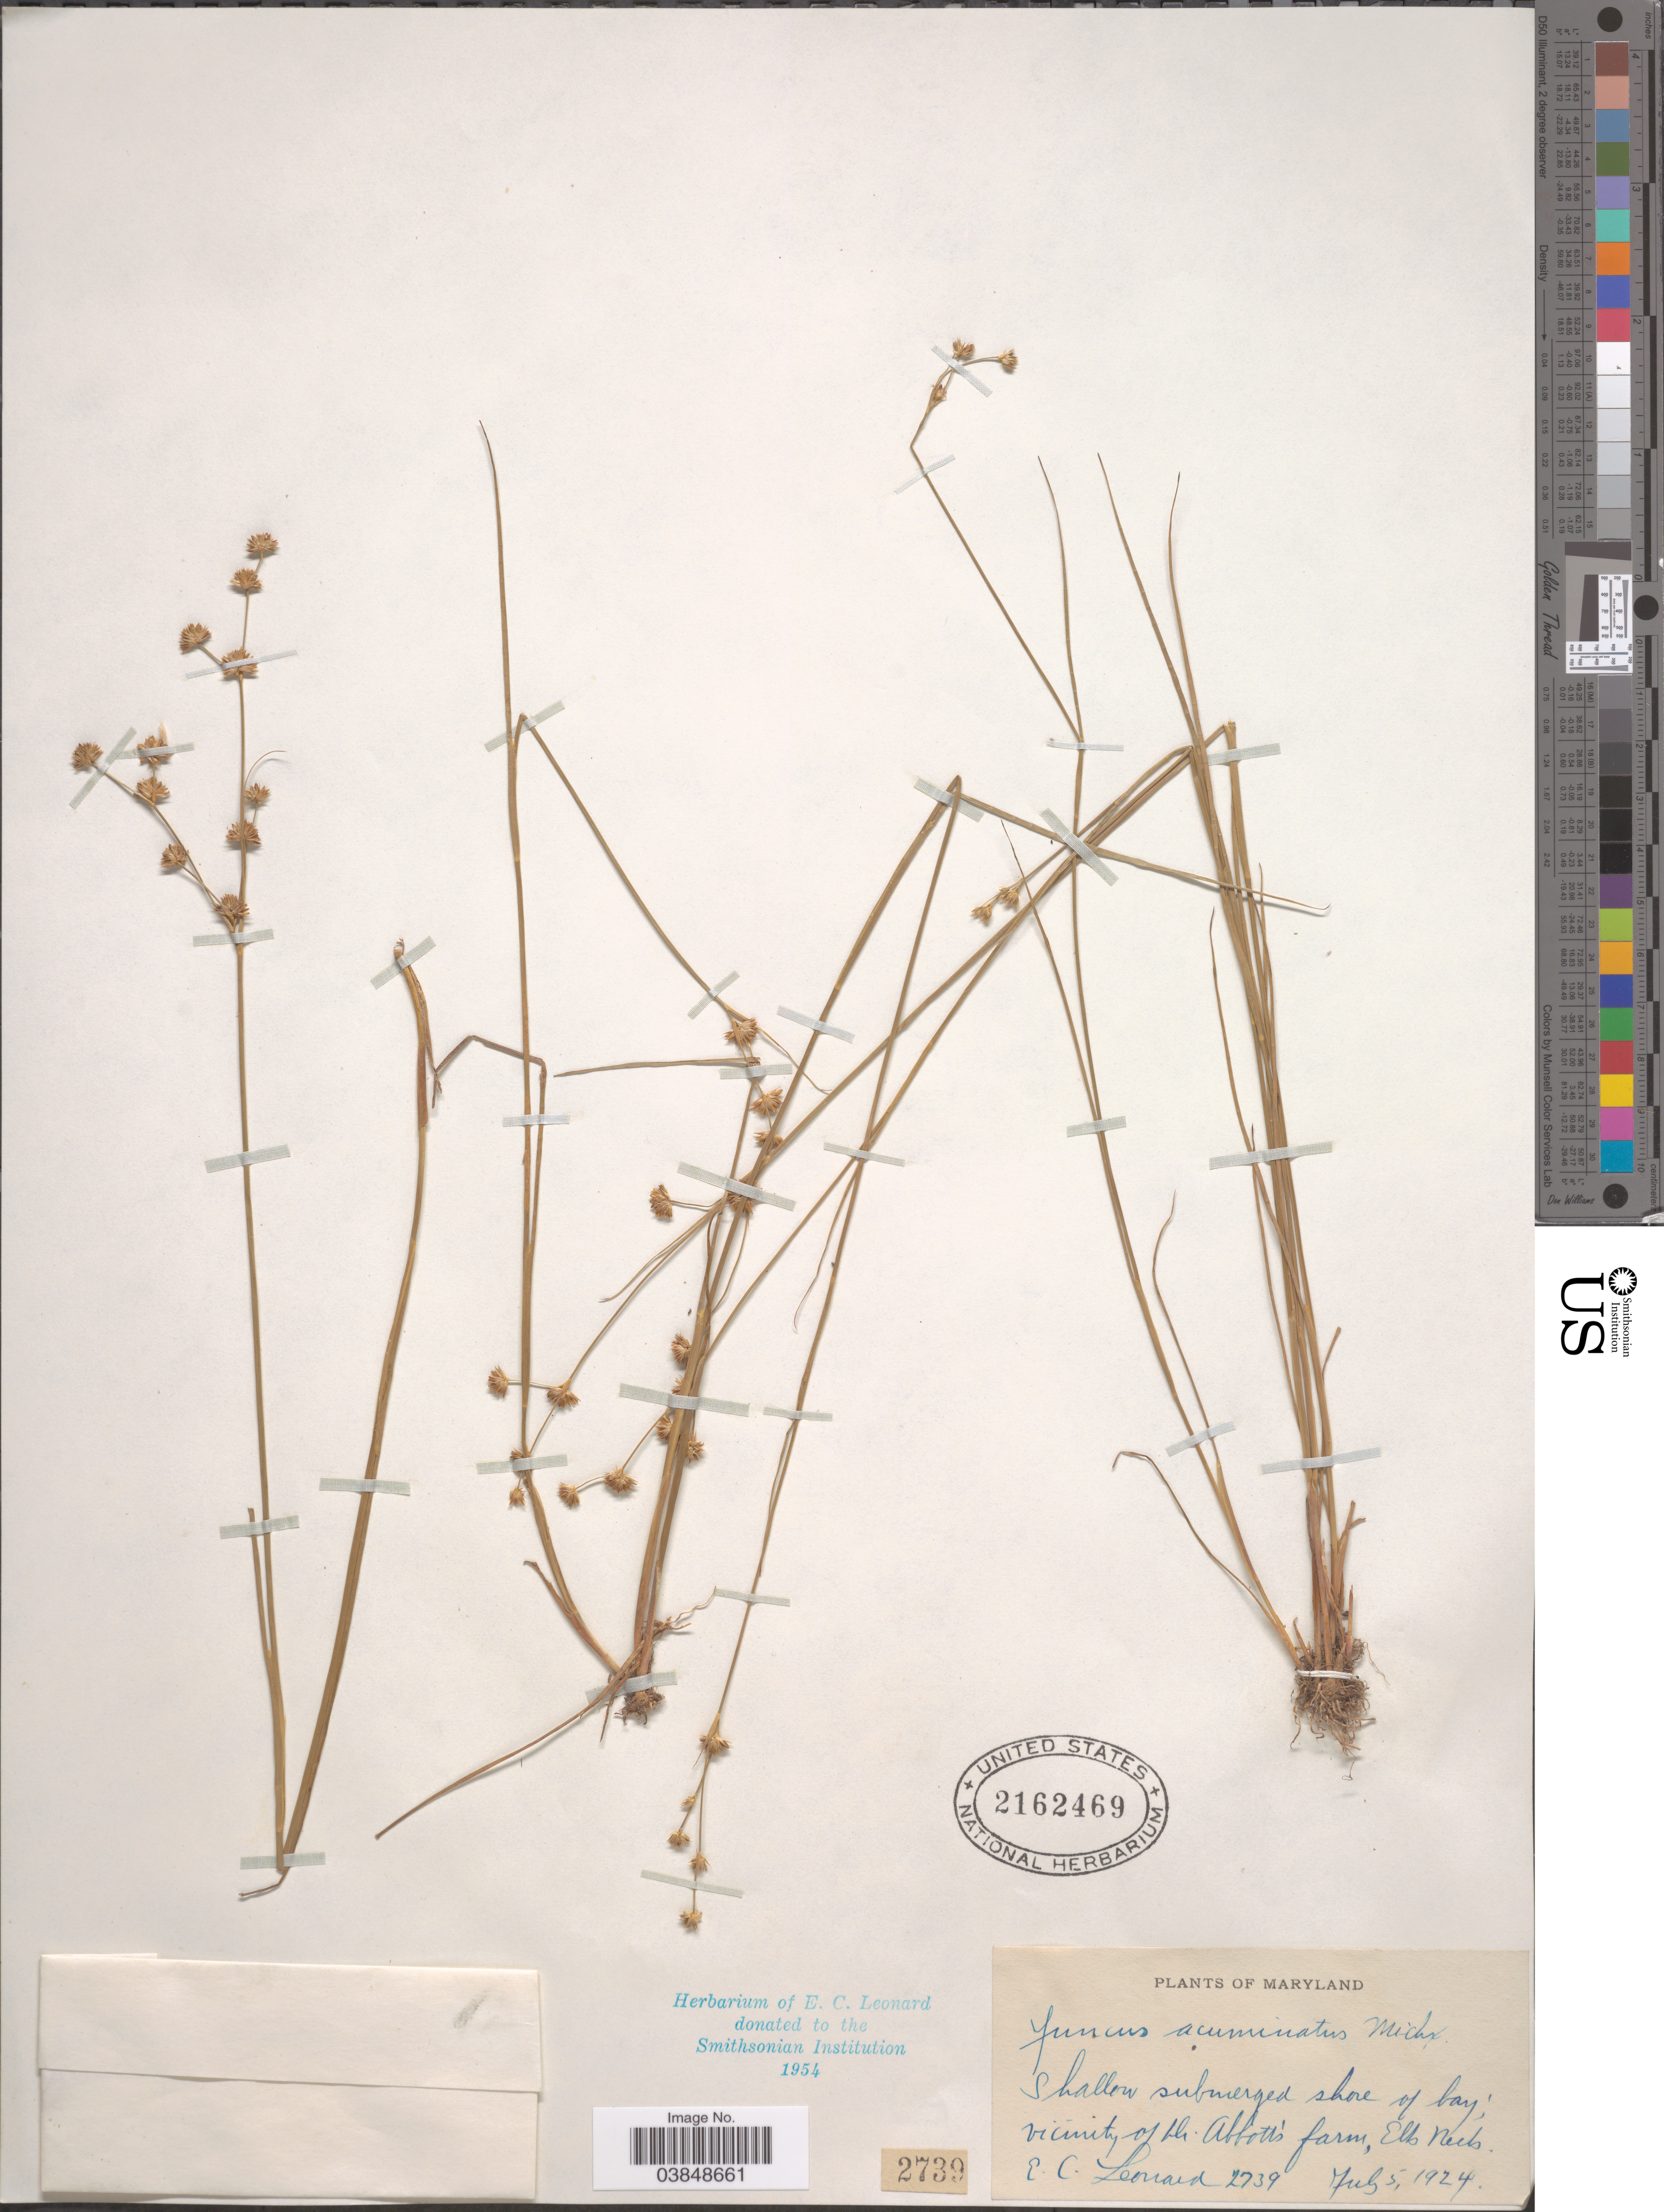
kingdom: Plantae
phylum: Tracheophyta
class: Liliopsida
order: Poales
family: Juncaceae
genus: Juncus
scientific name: Juncus acuminatus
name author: Michx.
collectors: E. C. Leonard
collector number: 2739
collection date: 1924-07-05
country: United States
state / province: Maryland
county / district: Cecil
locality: Vicinity of the Abbott's farm, Elk Neck.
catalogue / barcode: US 2162469